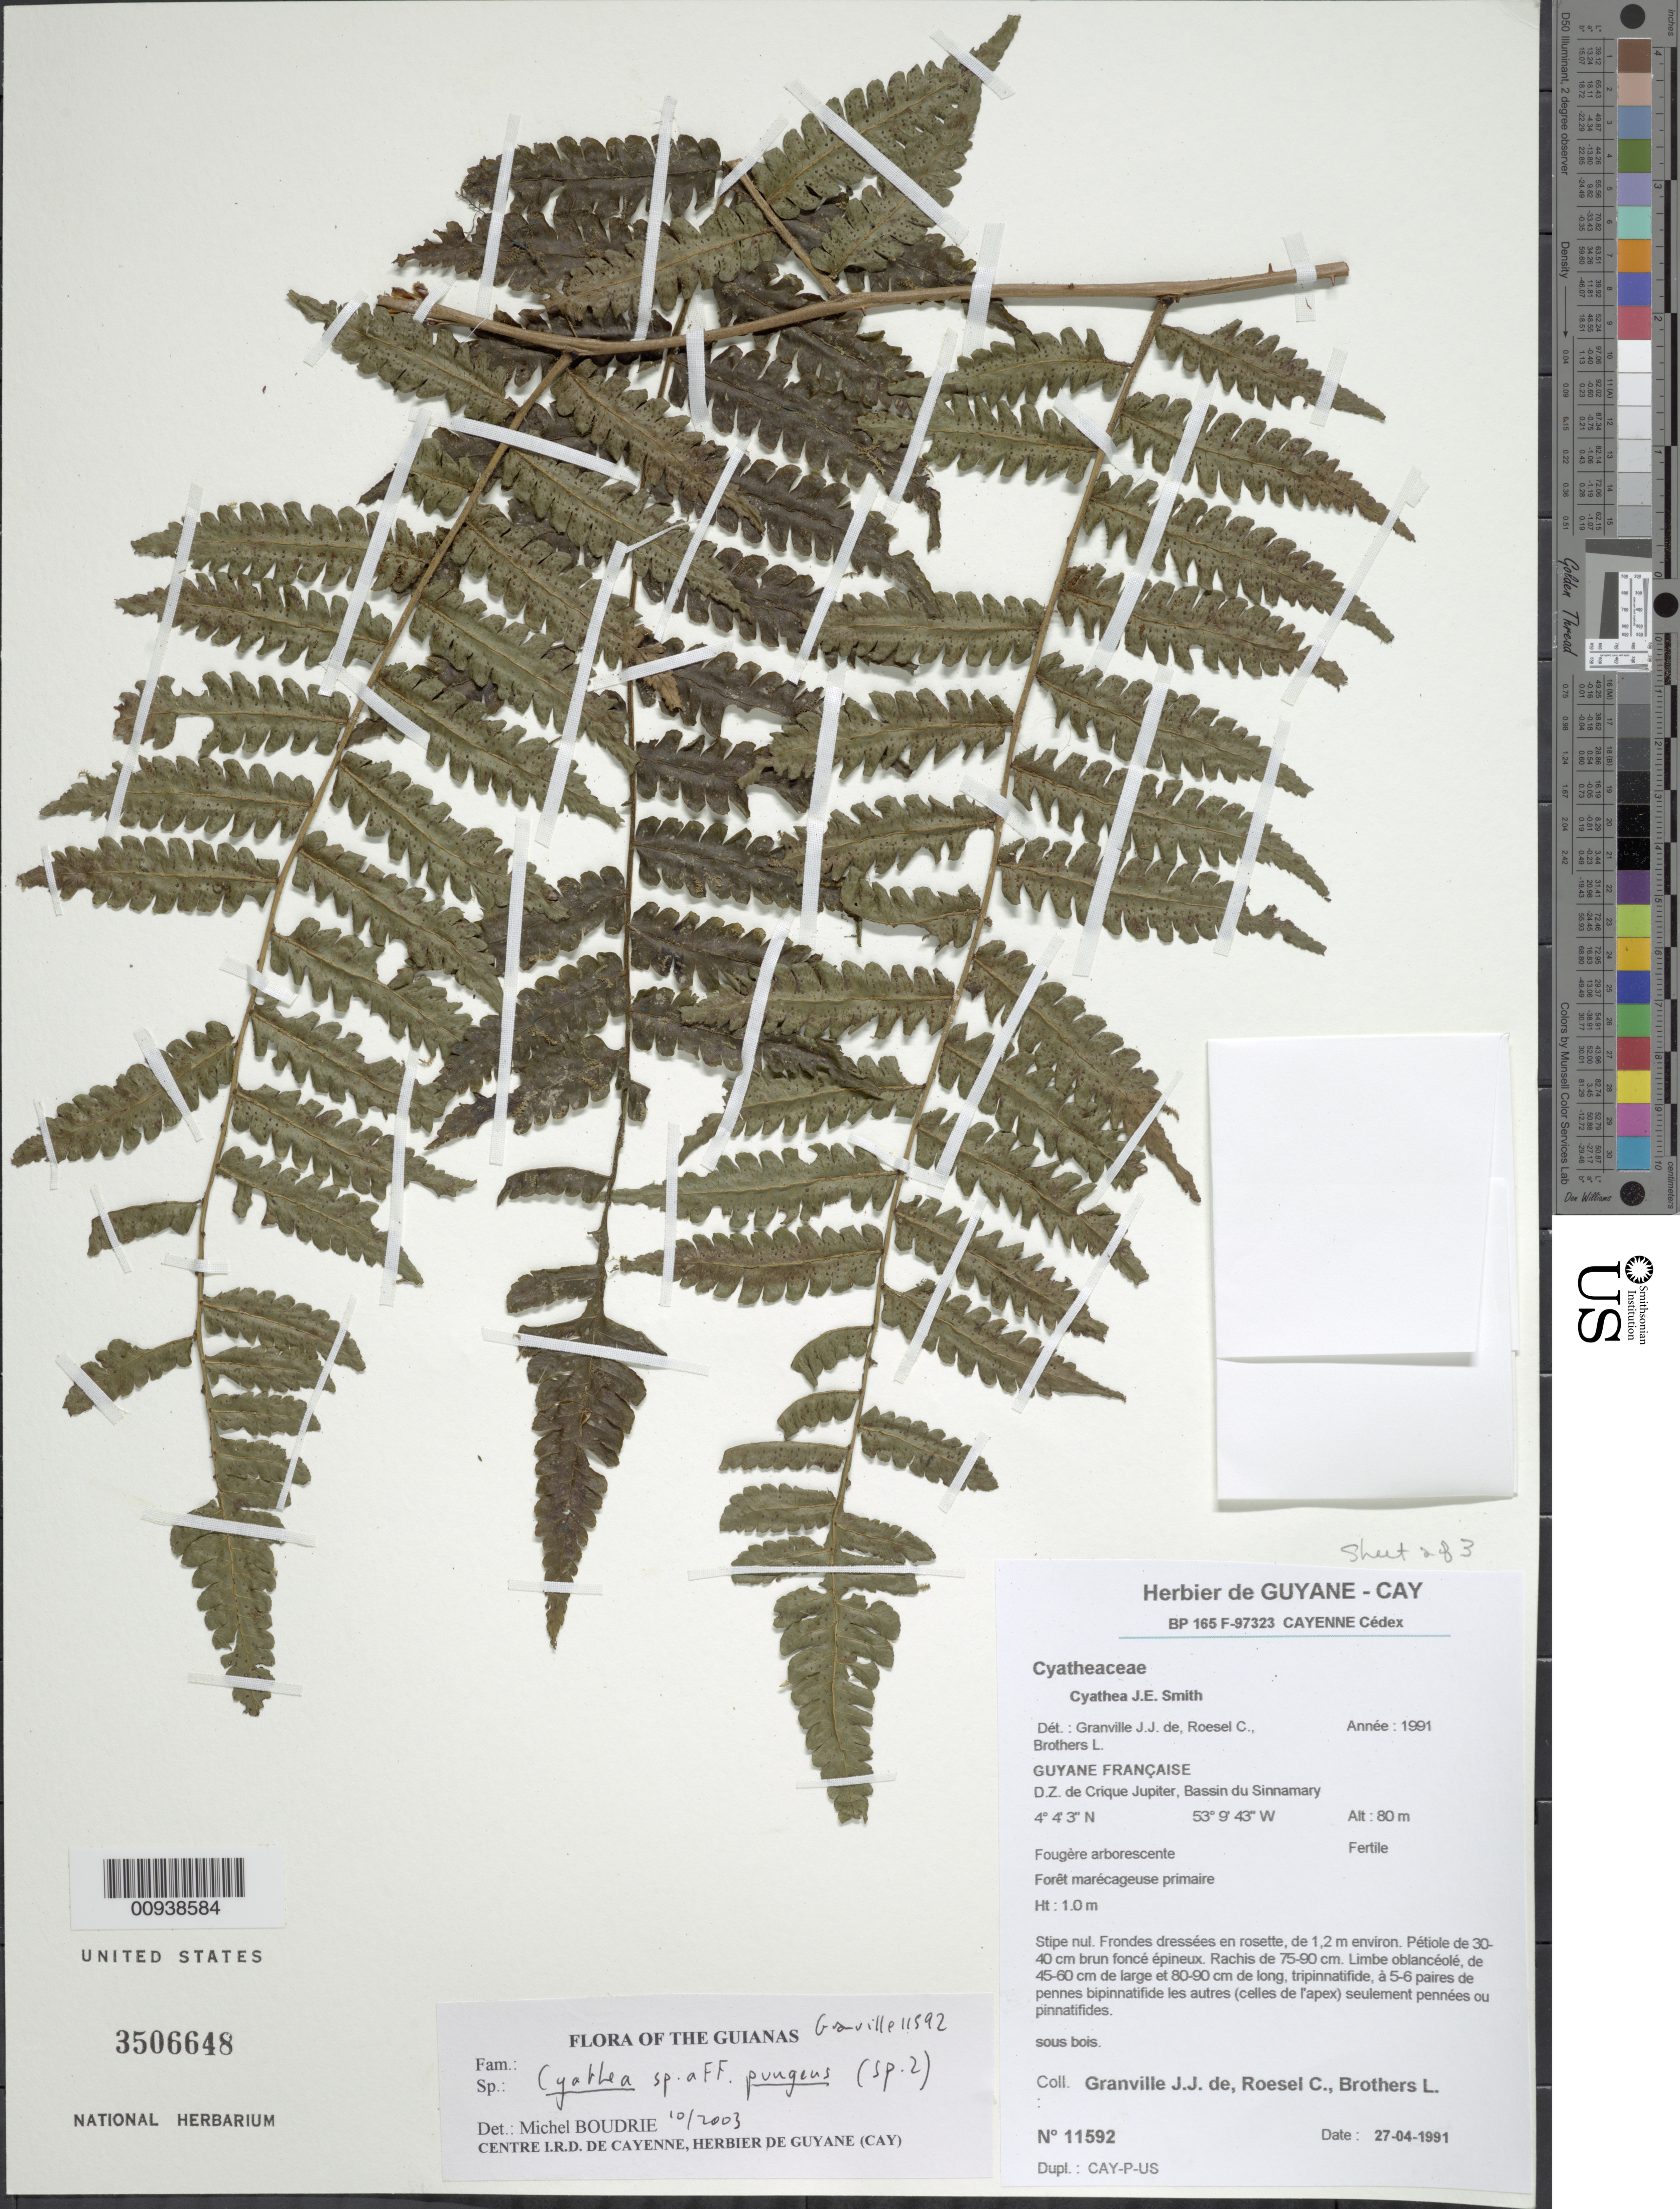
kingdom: Plantae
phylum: Tracheophyta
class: Polypodiopsida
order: Cyatheales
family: Cyatheaceae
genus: Cyathea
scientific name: Cyathea pungens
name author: (Willd.) Domin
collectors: J.-J. de Granville, C. S. Roesel & L. Brothers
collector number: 11592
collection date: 1991-04-27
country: French Guiana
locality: Guyane Francaise, D.Z. de Crique Jupiter, Bassin du Sinnamary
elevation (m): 80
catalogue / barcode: US 3506648